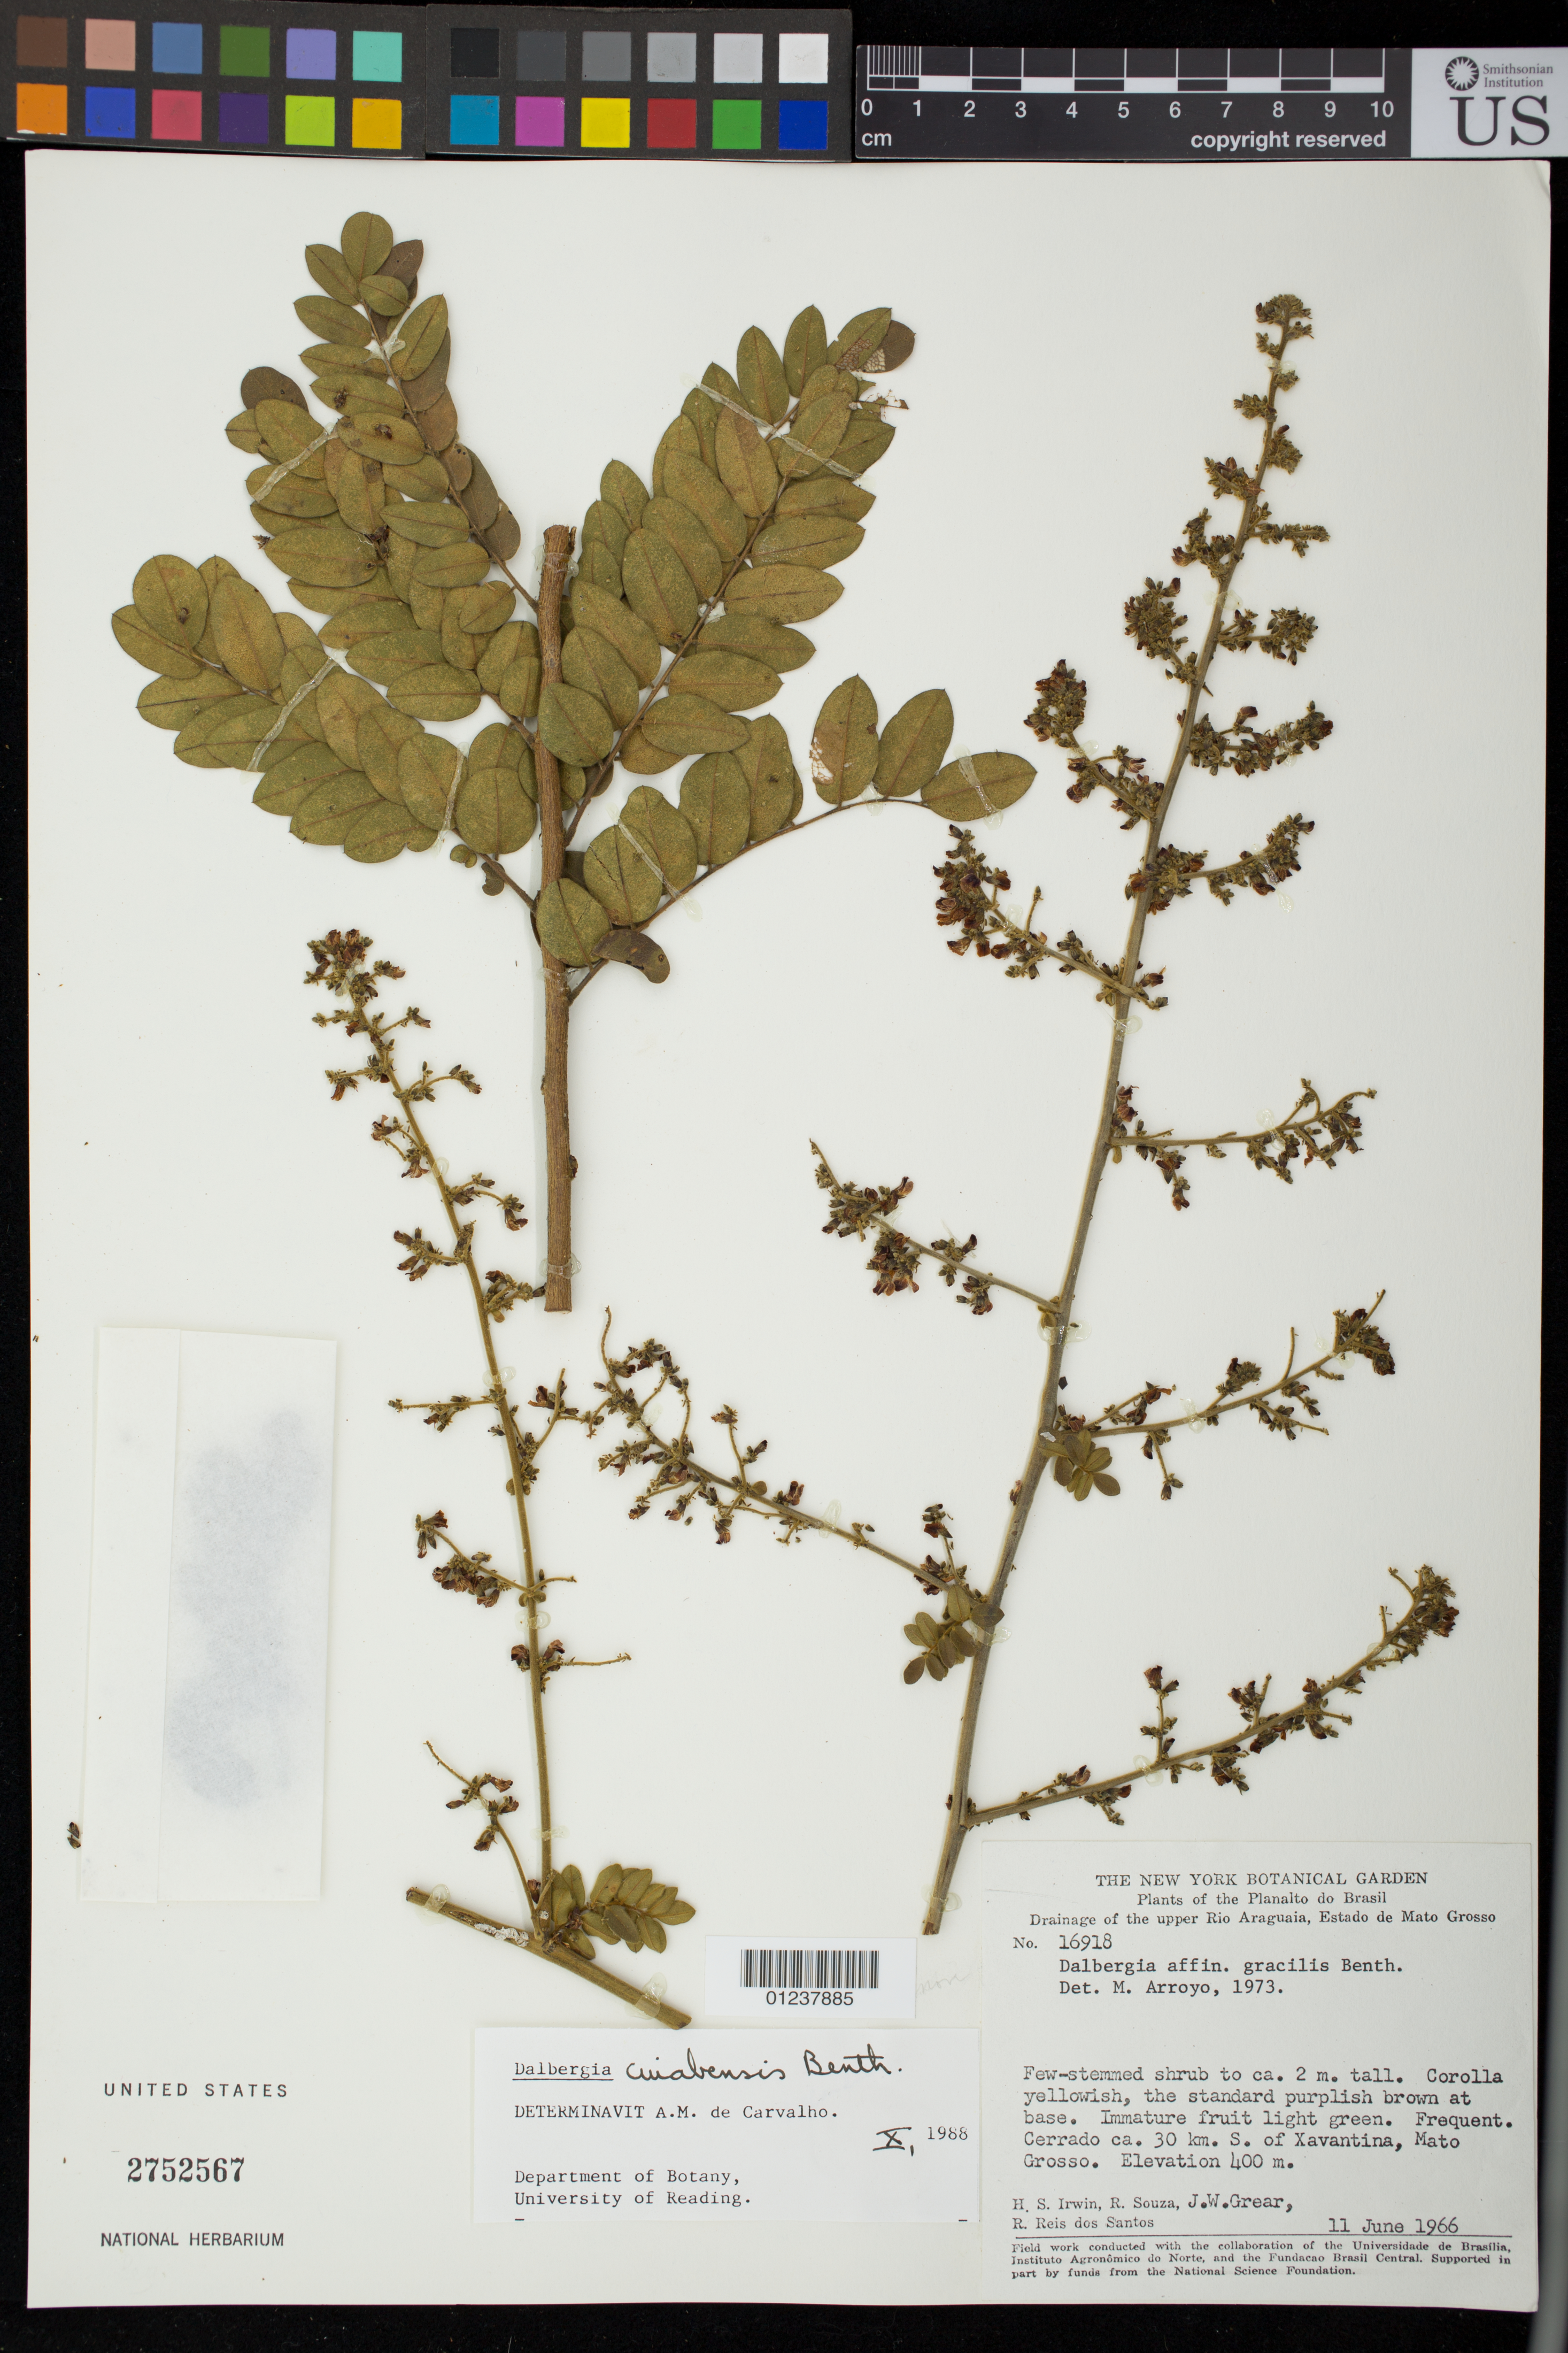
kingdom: Plantae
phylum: Tracheophyta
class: Magnoliopsida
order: Fabales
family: Fabaceae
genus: Dalbergia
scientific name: Dalbergia cuiabensis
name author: Benth.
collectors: H. Irwin, R. Souza, J. W. Grear & R. Reis dos Santos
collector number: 16918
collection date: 1966-06-11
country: Brazil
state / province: Mato Grosso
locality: Ca. 30 km. S. of Xavantina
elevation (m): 400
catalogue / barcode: US 2752567